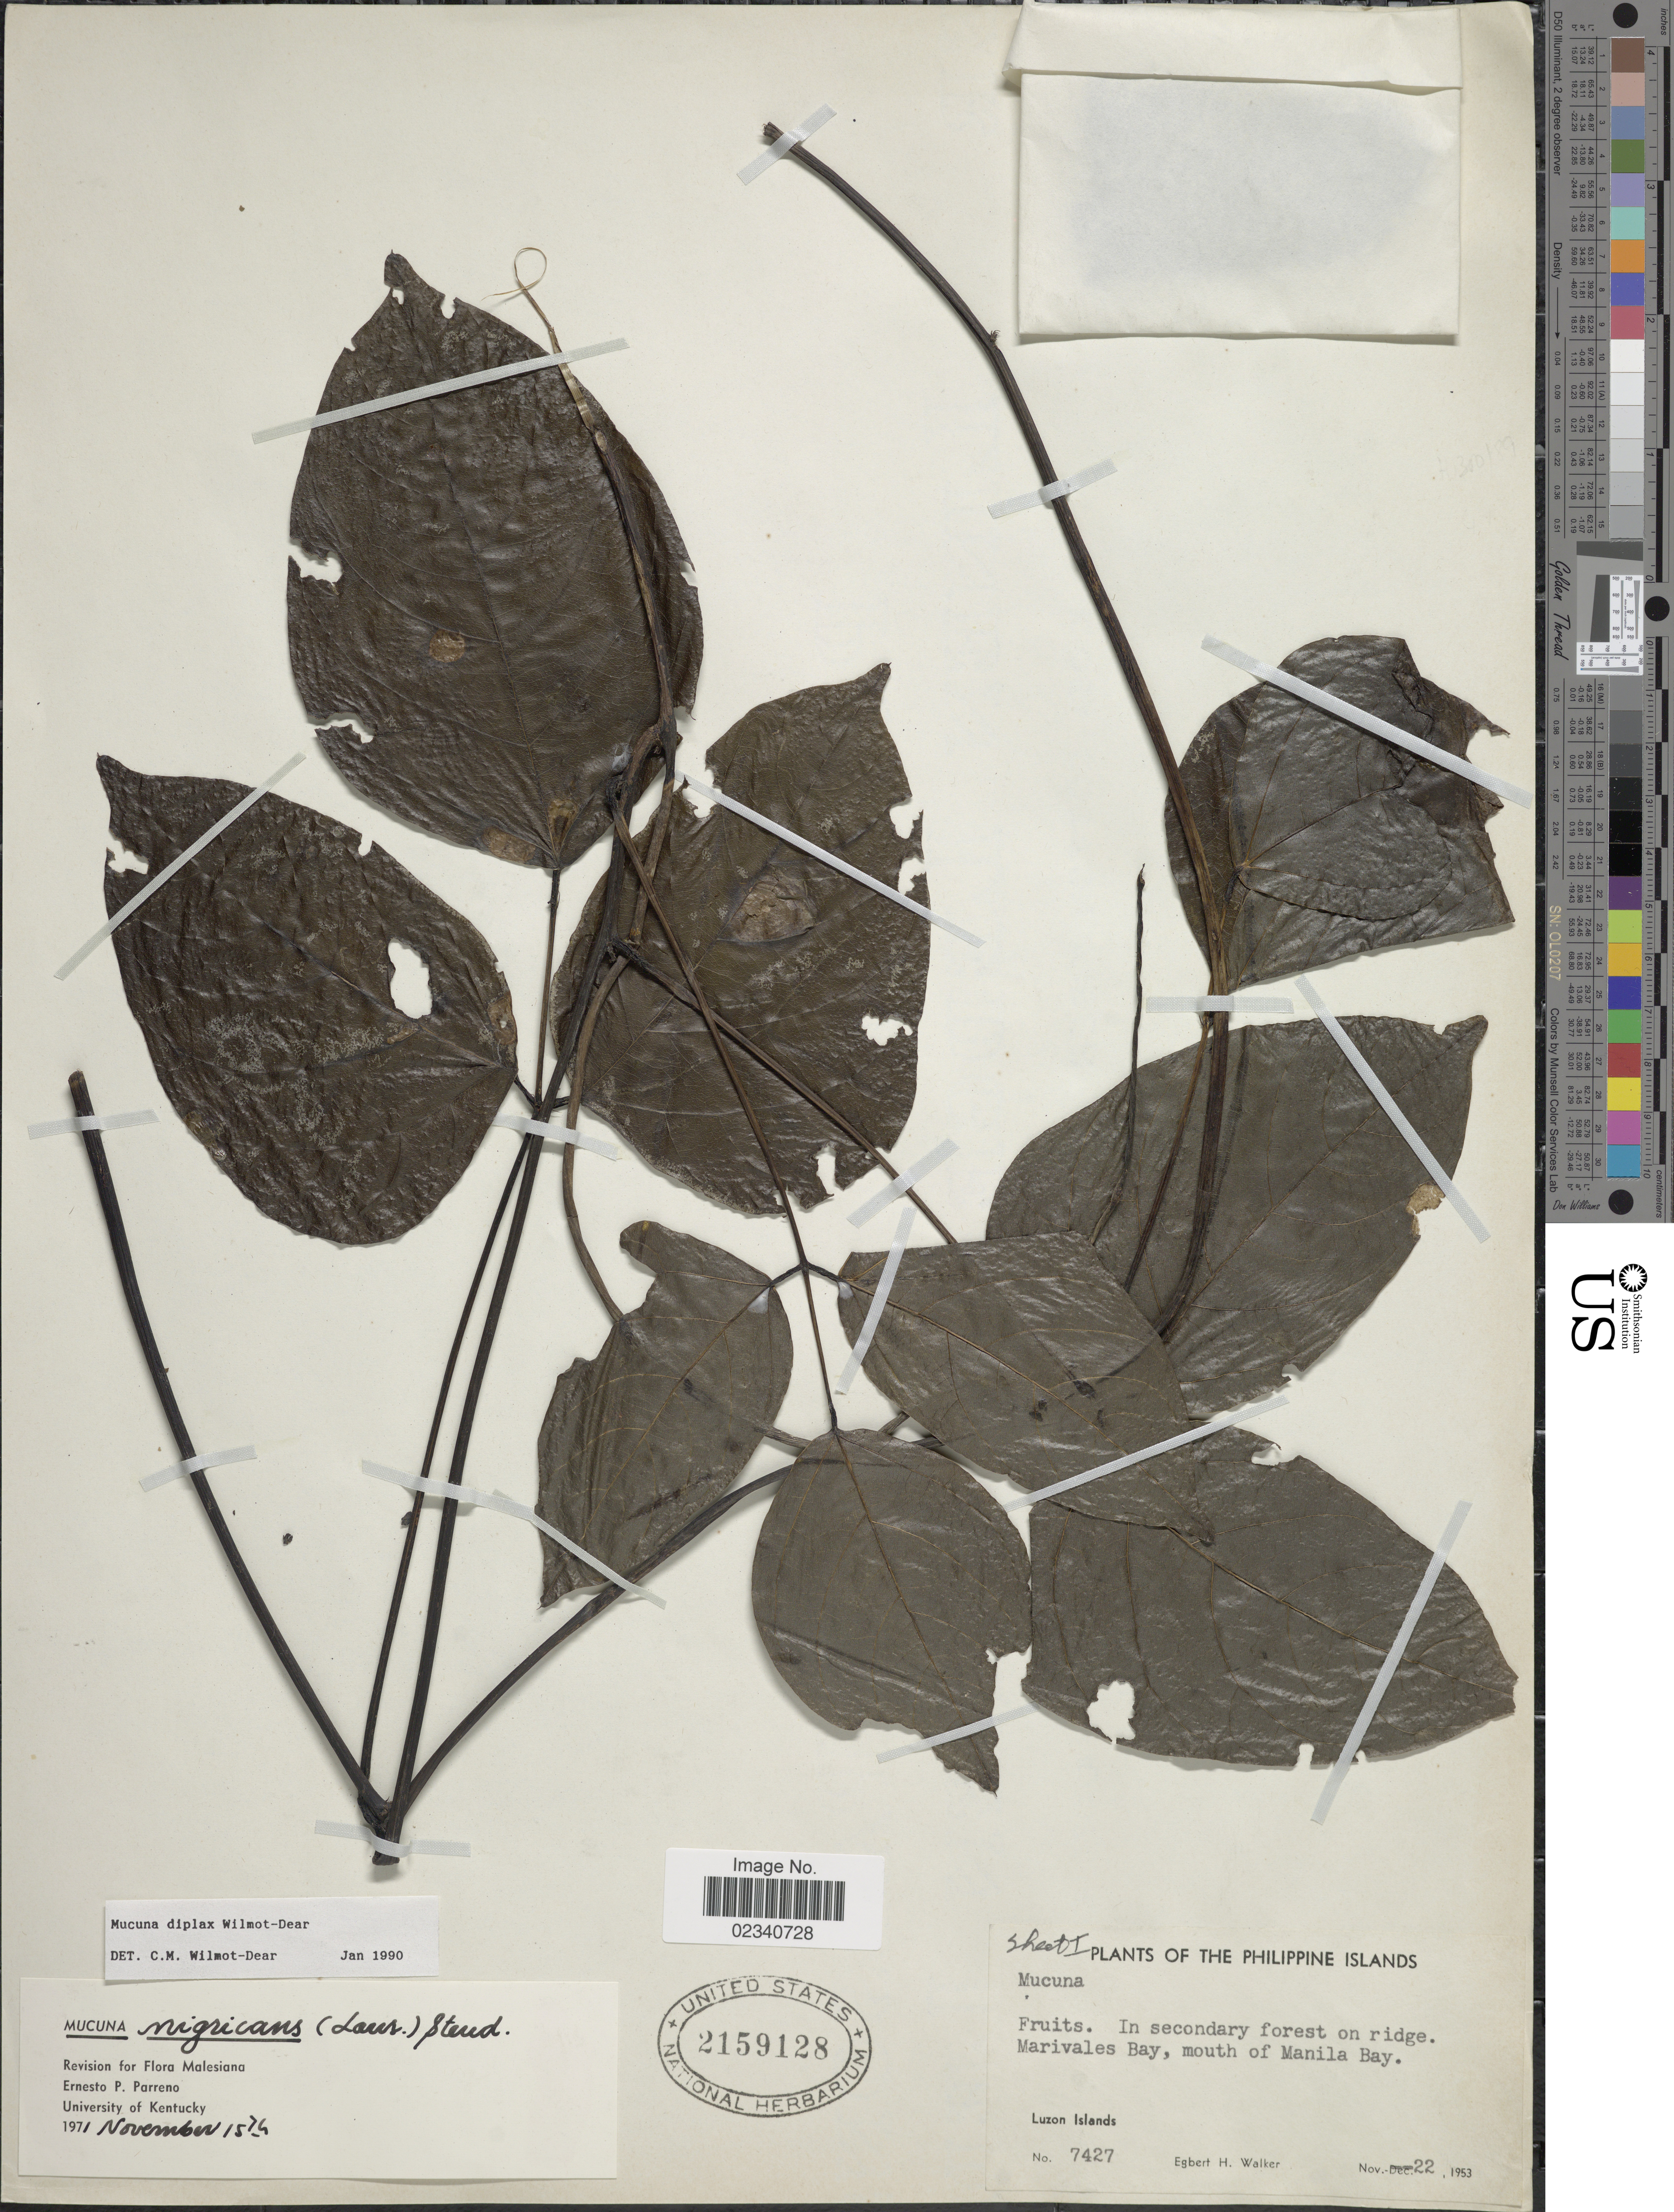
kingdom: Plantae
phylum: Tracheophyta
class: Magnoliopsida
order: Fabales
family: Fabaceae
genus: Mucuna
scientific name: Mucuna diplex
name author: Wilmot-Dear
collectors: E. H. Walker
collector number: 7427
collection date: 1953-11-22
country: Philippines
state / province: Central Luzon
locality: In secondary forest on ridge Marivales Bay, mouth of Manila Bay.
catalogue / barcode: US 2159128